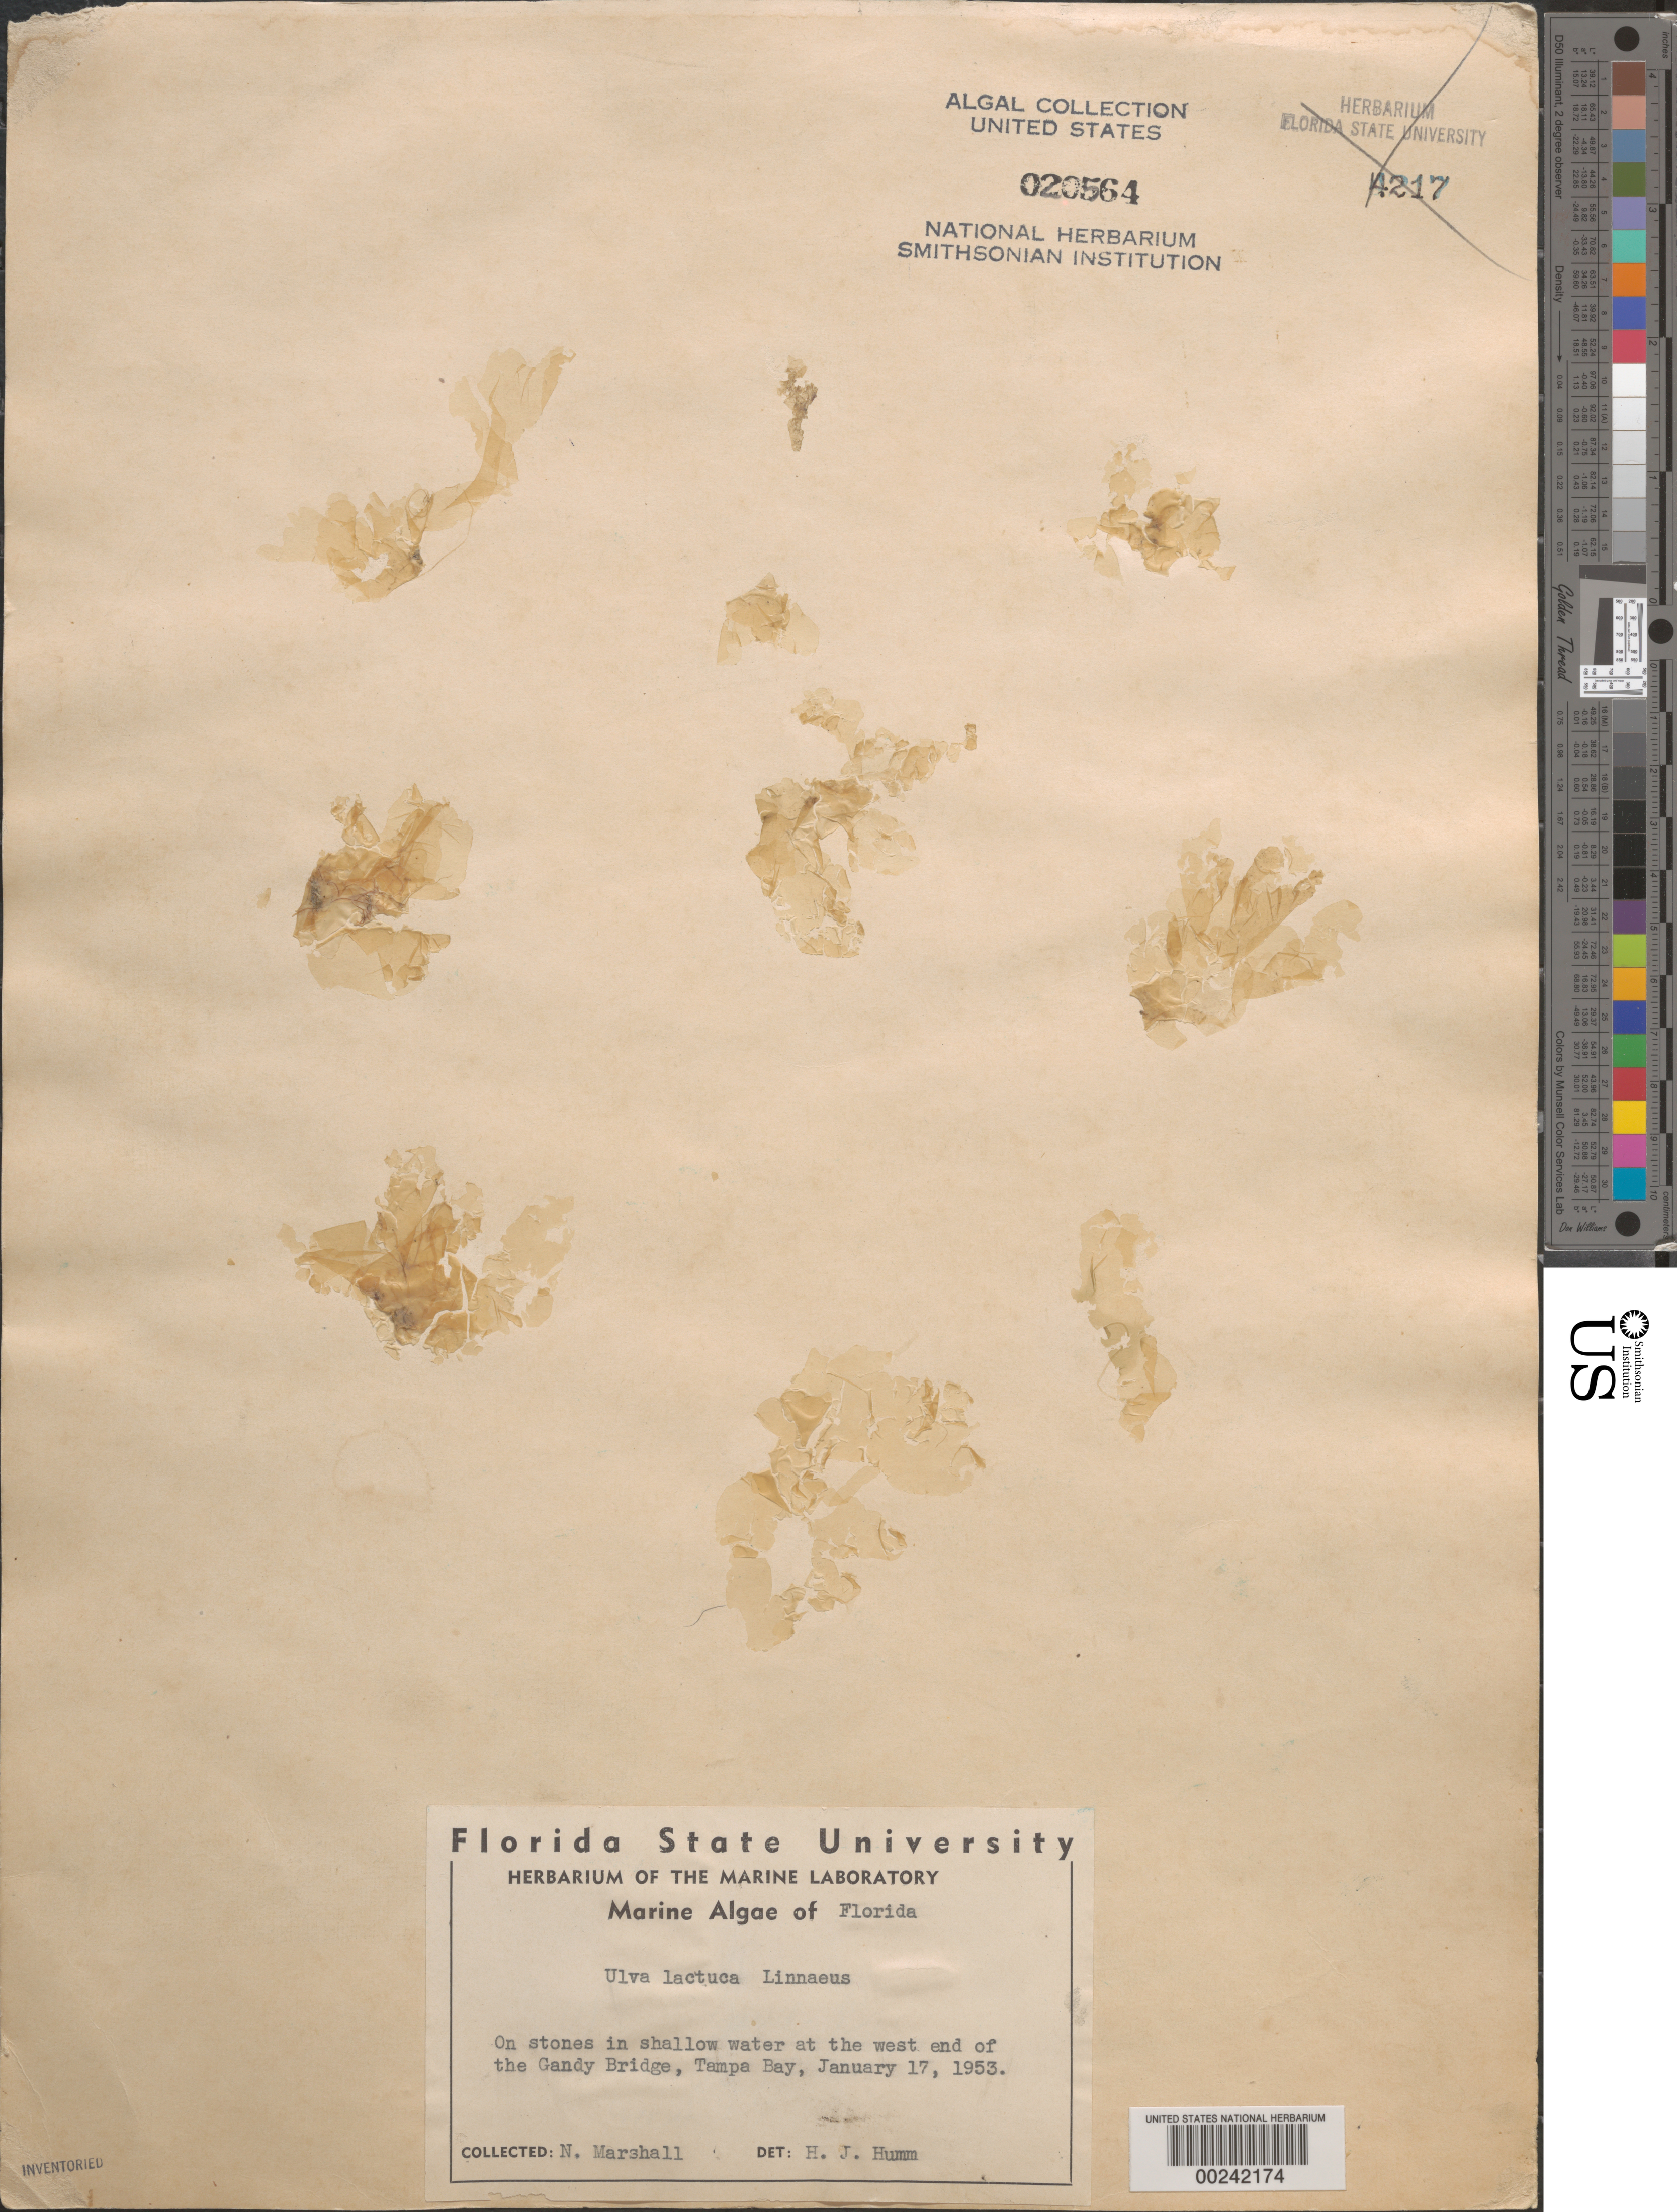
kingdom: Plantae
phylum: Chlorophyta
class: Ulvophyceae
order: Ulvales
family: Ulvaceae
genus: Ulva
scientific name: Ulva lactuca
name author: L.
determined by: Humm, Harold J.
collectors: N. Marshall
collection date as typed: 17 Jan 1953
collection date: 1953-01-17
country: United States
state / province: Florida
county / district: Pinellas County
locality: Gandy Bridge, Tampa Bay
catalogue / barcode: US 20564